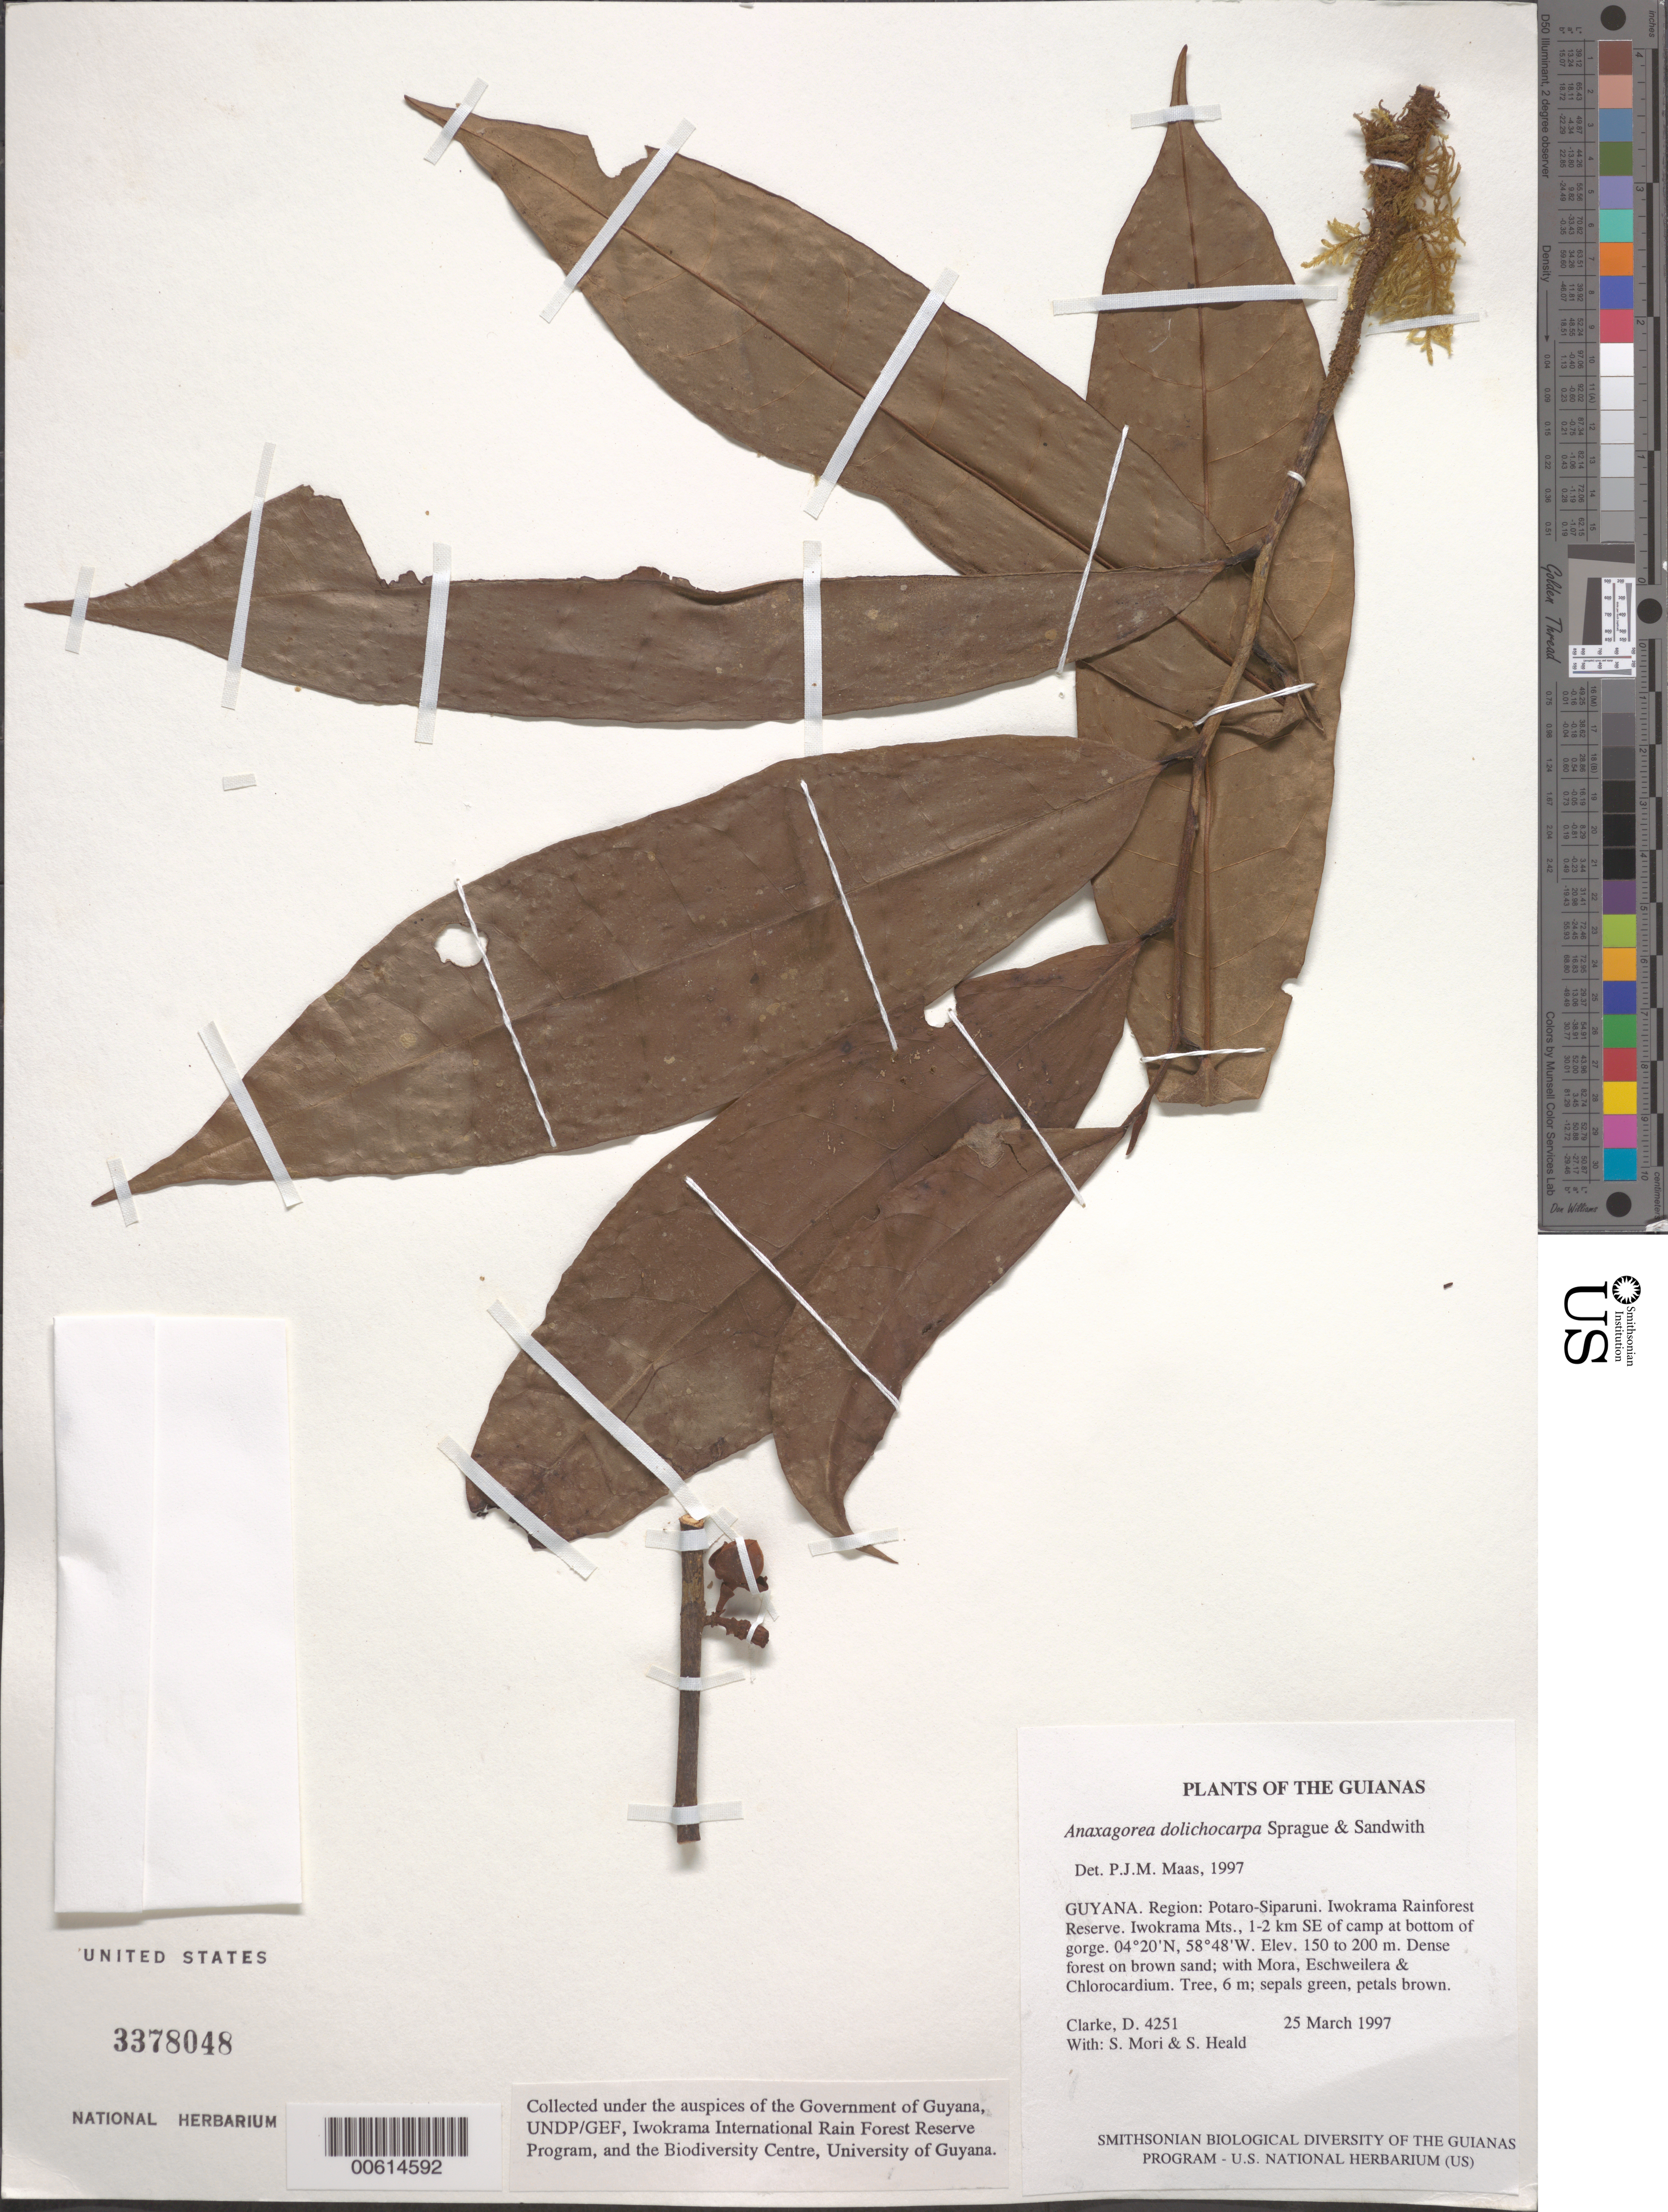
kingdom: Plantae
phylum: Tracheophyta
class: Magnoliopsida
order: Magnoliales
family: Annonaceae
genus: Anaxagorea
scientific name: Anaxagorea dolichocarpa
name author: Sprague & Sandwith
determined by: Maas, Paul J. M.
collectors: H. D. Clarke, S. Mori & S. Heald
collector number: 4251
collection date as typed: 25 March 1997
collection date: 1997-03-25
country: Guyana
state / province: Potaro-Siparuni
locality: Iwokrama Rainforest Reserve. Iwokrama Mts., 1-2 km SE of camp at bottom of gorge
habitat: Dense forest on brown sand; with Mora, Eschweilera & Chlorocardium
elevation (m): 150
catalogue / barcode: US 3378048